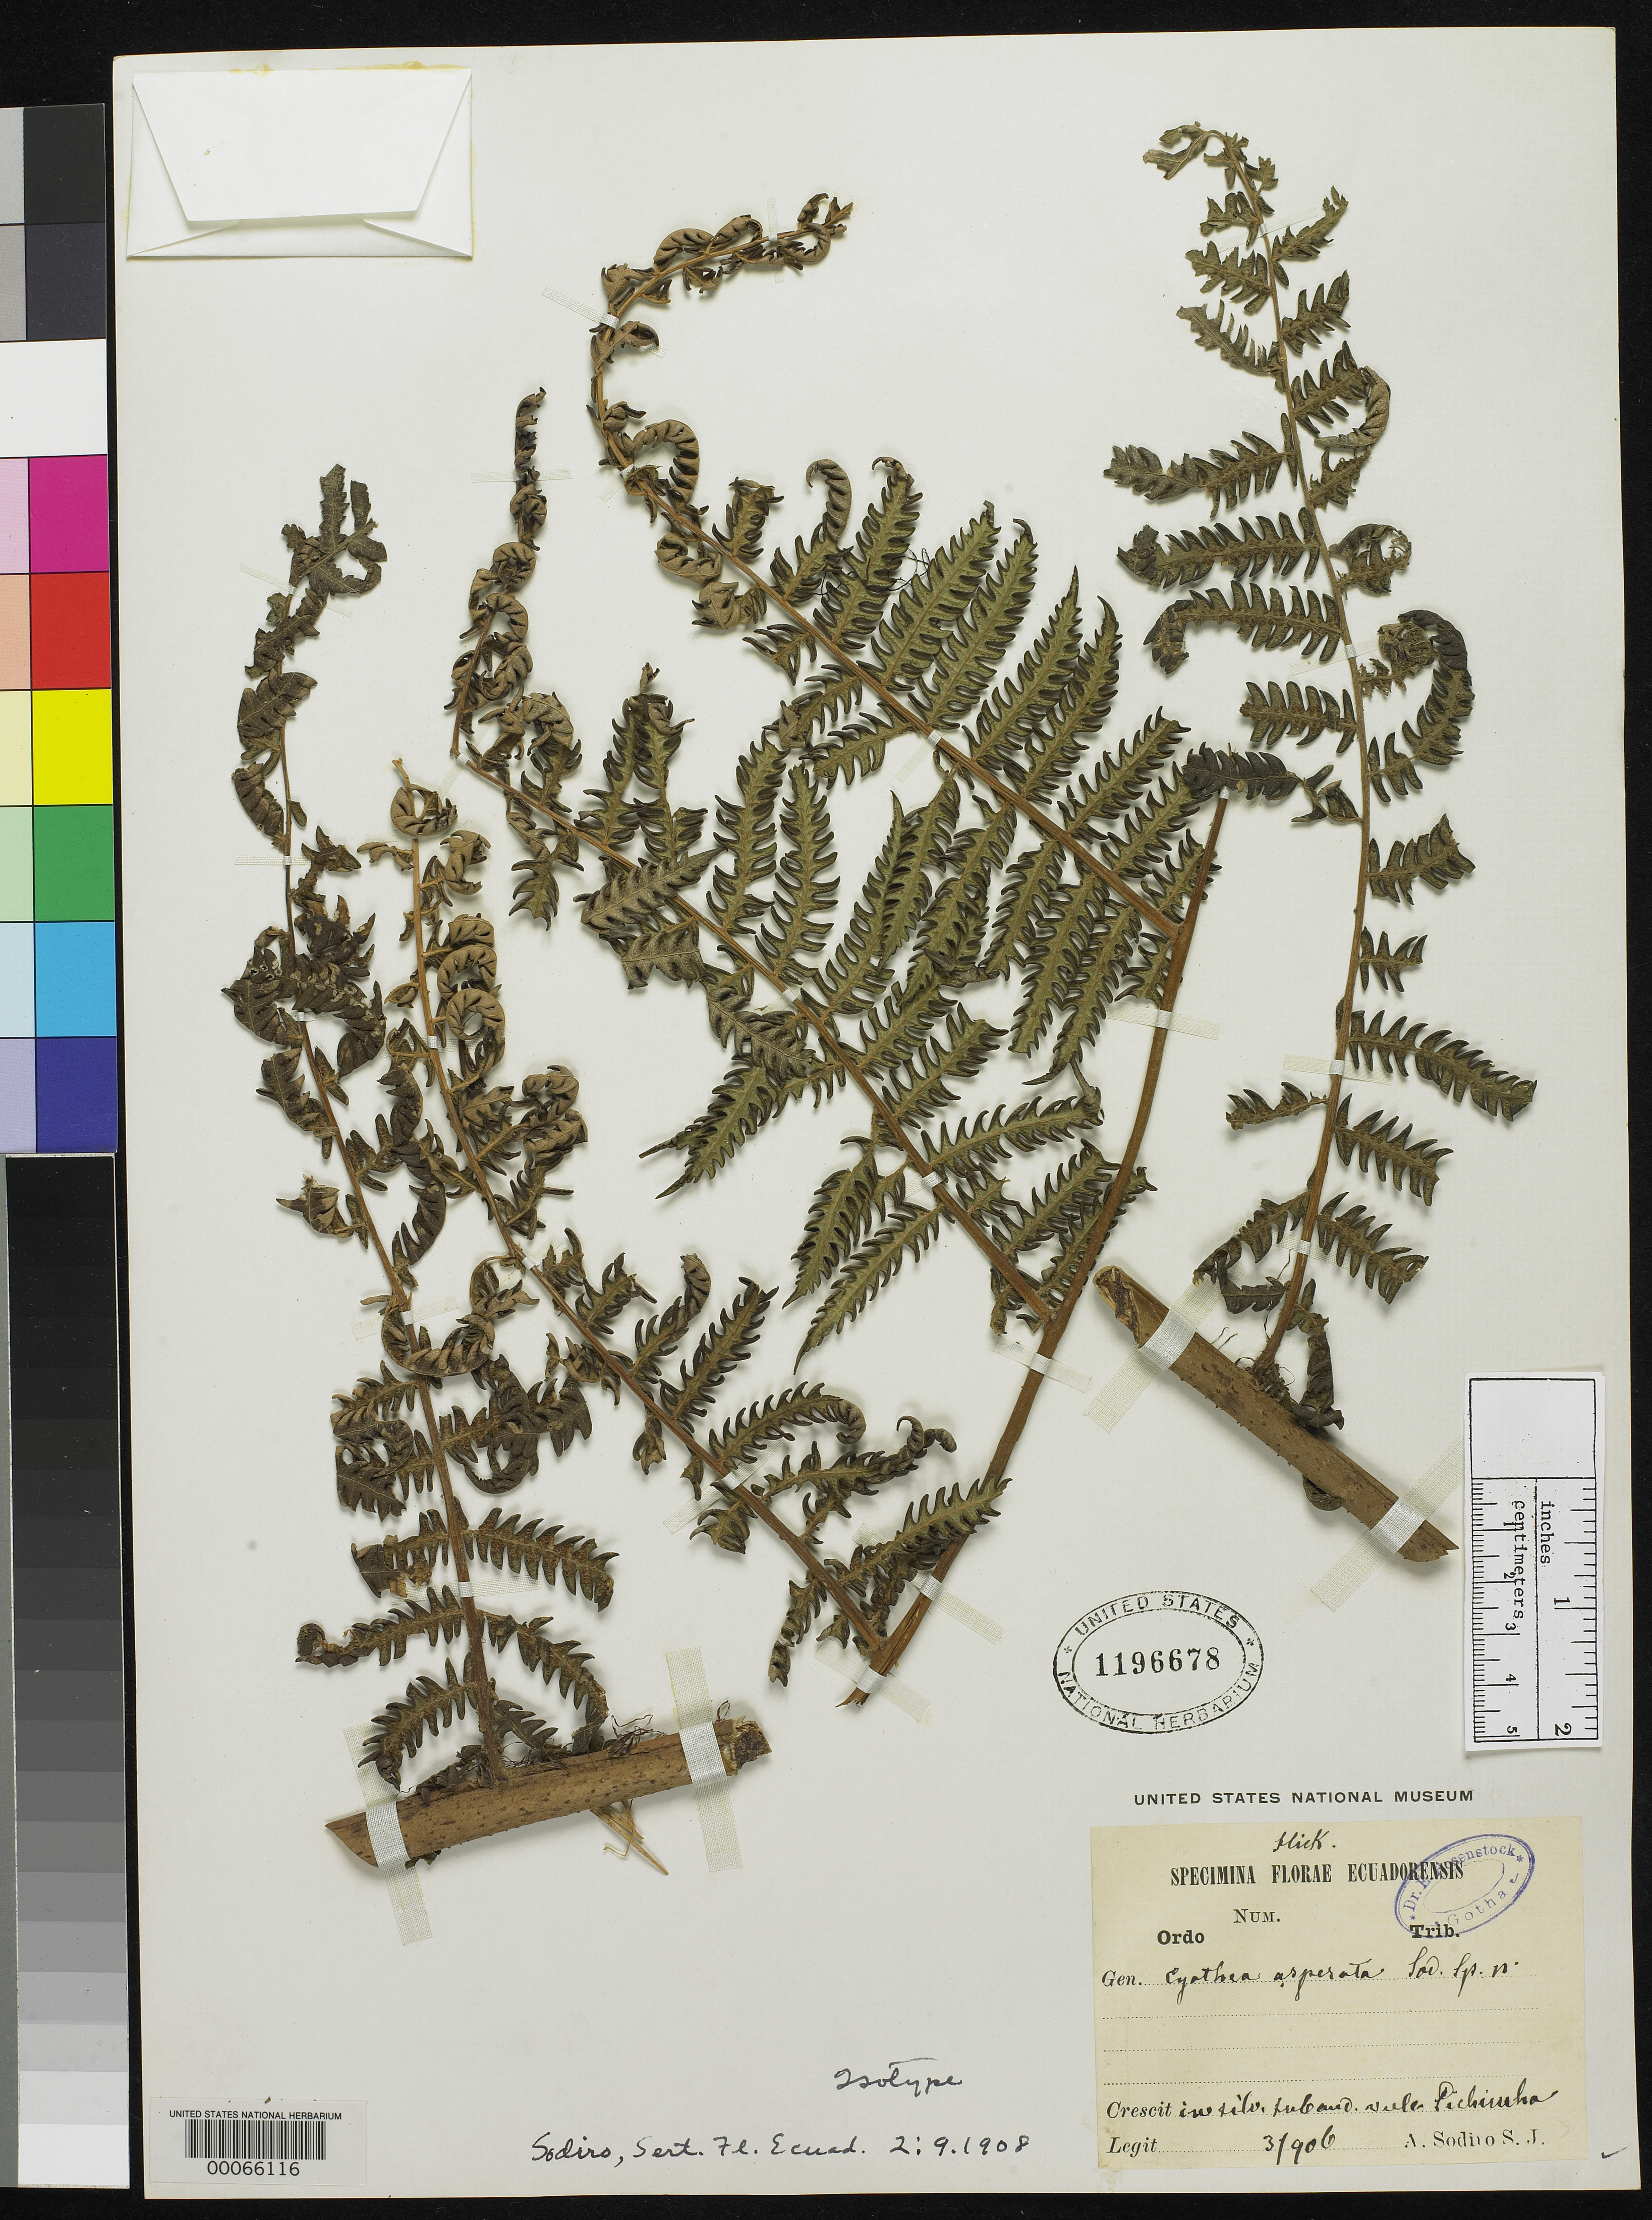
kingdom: Plantae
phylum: Tracheophyta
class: Polypodiopsida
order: Cyatheales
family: Cyatheaceae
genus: Cyathea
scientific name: Cyathea asperata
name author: Sodiro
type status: Type Collection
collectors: L. Sodiro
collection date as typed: Mar 1906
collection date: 1906-03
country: Ecuador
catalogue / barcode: US 1196678